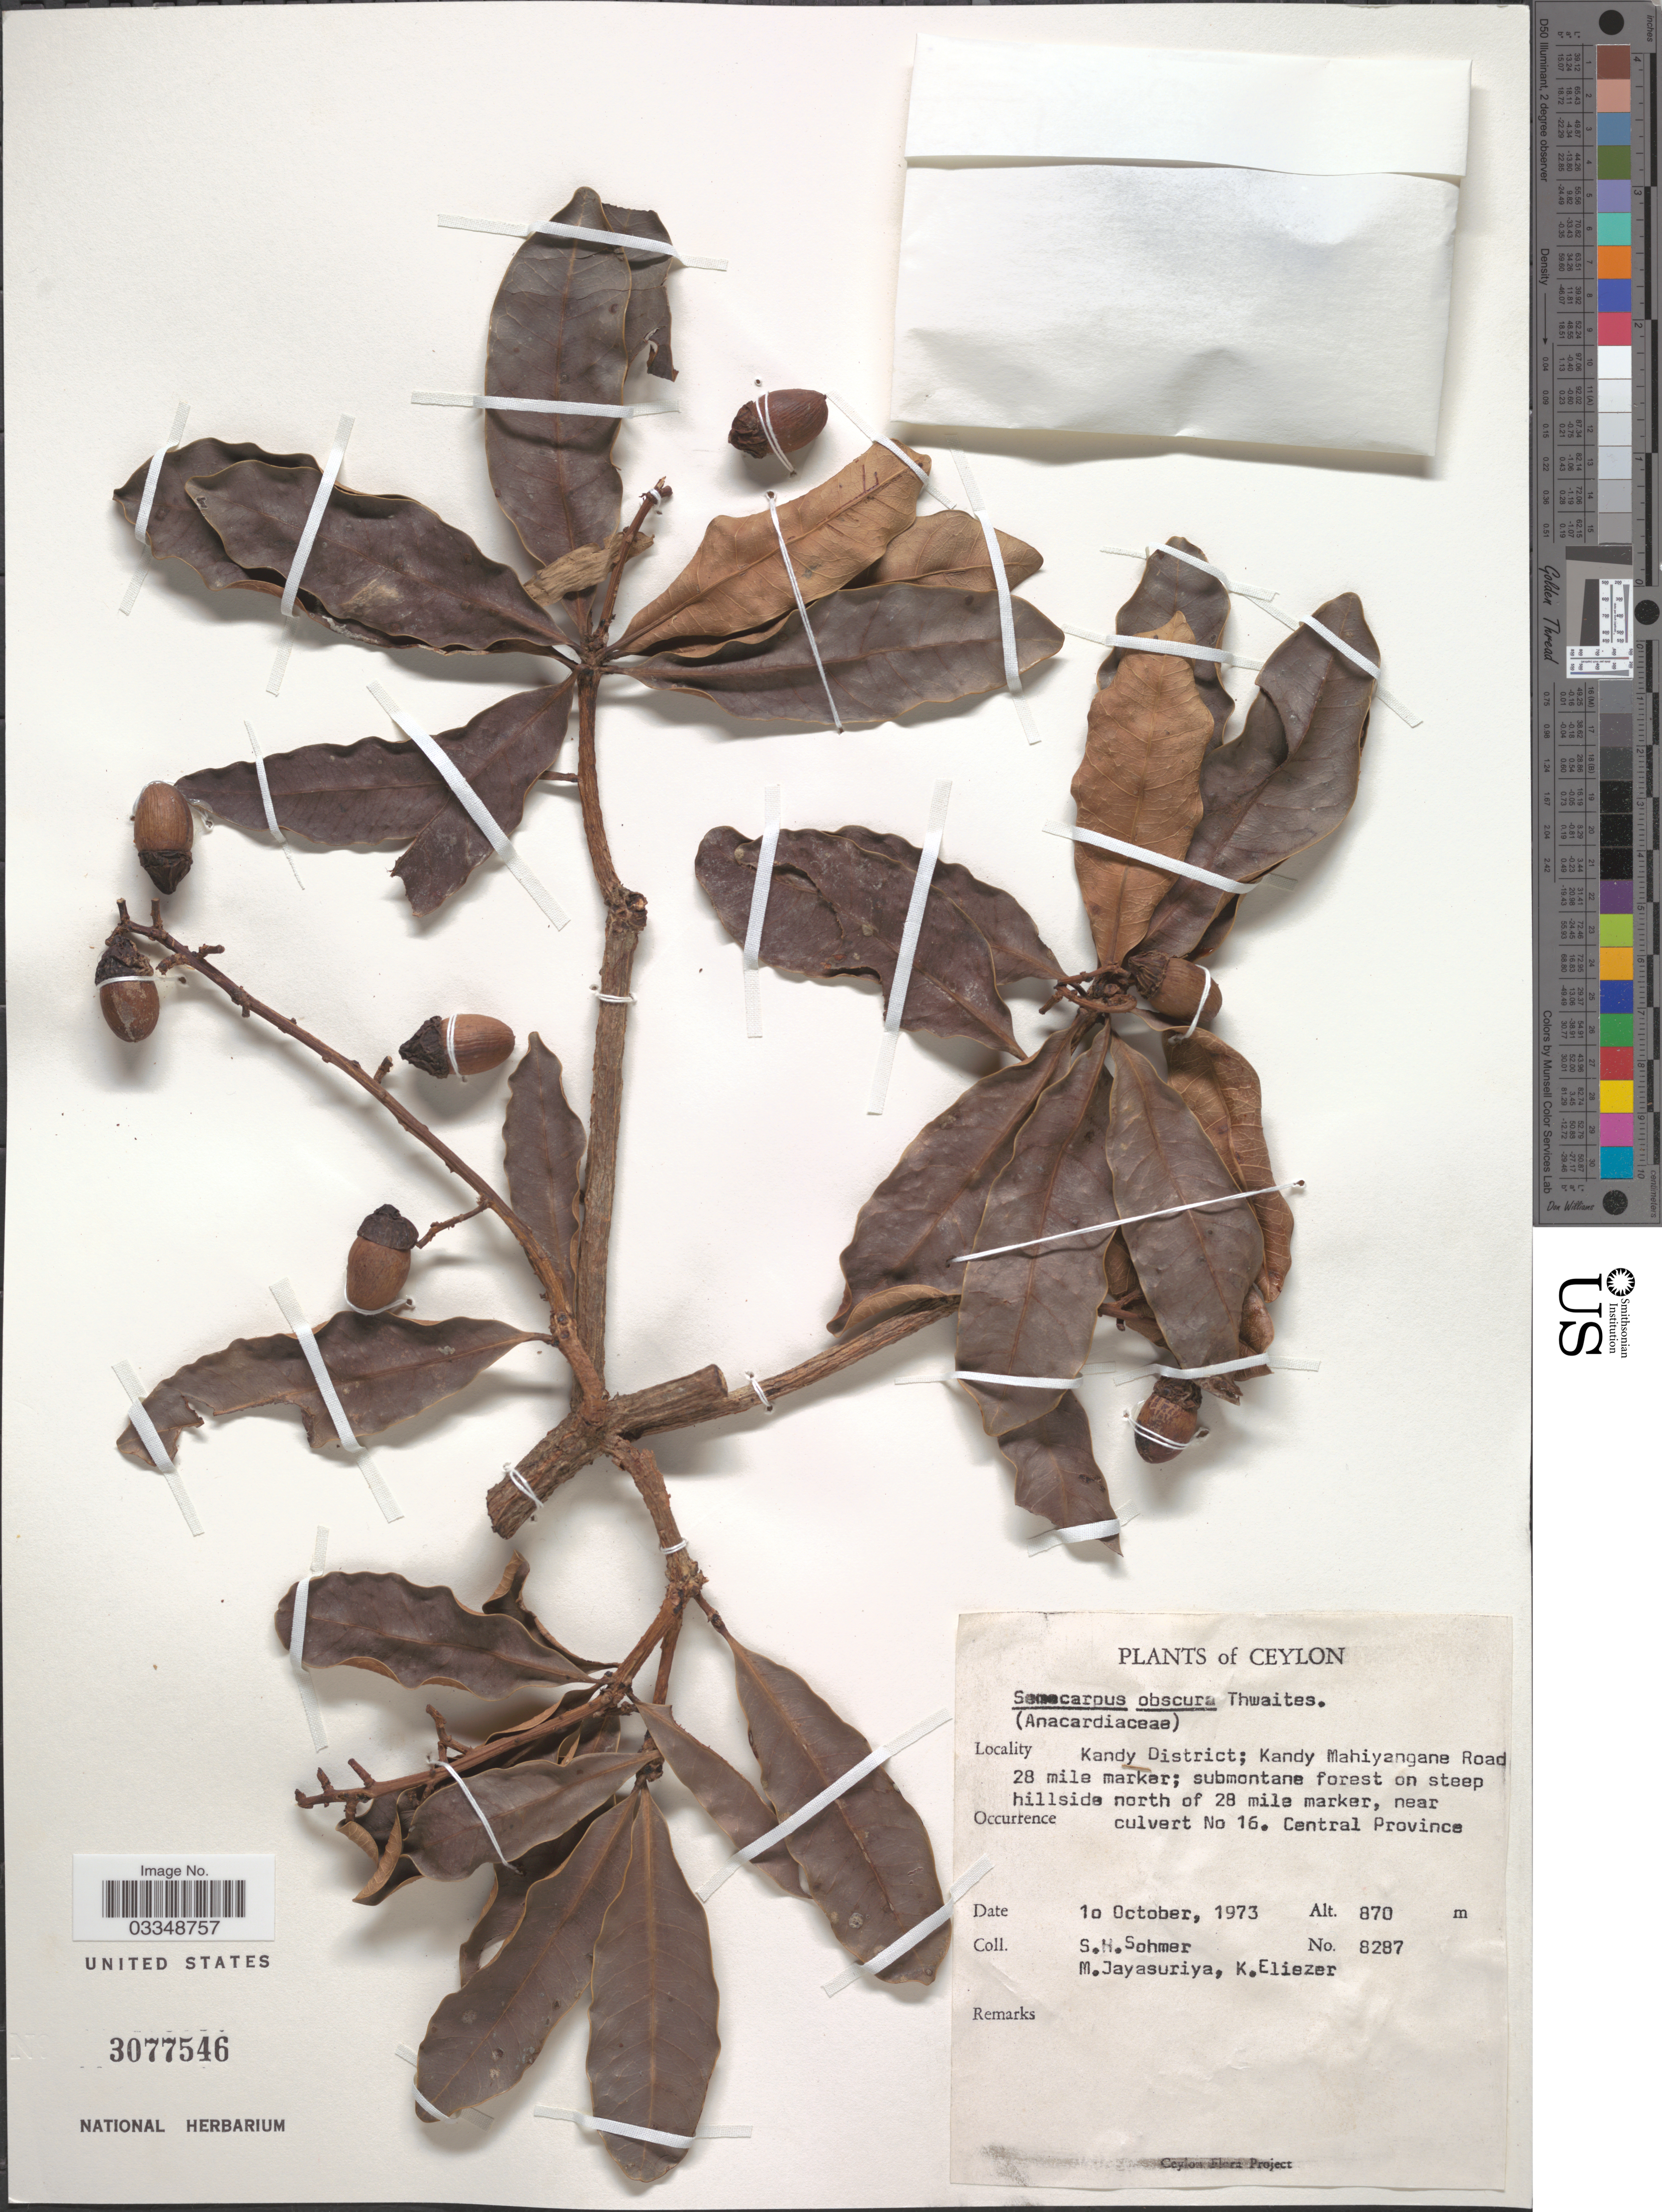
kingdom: Plantae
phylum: Tracheophyta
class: Magnoliopsida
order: Sapindales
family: Anacardiaceae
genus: Semecarpus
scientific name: Semecarpus obscurus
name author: Thwaites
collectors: S. H. Sohmer, M. Jasasuriya & K. Eliezer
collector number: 8287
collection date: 1973-10-10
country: Sri Lanka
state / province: Central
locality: Ceylon. Kandy District; Kandy Mahiyangane Road 28 mile marker; submontane forest on steep hillside north of 28 mile marker, near culvert No. 16.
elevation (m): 870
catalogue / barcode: US 3077546